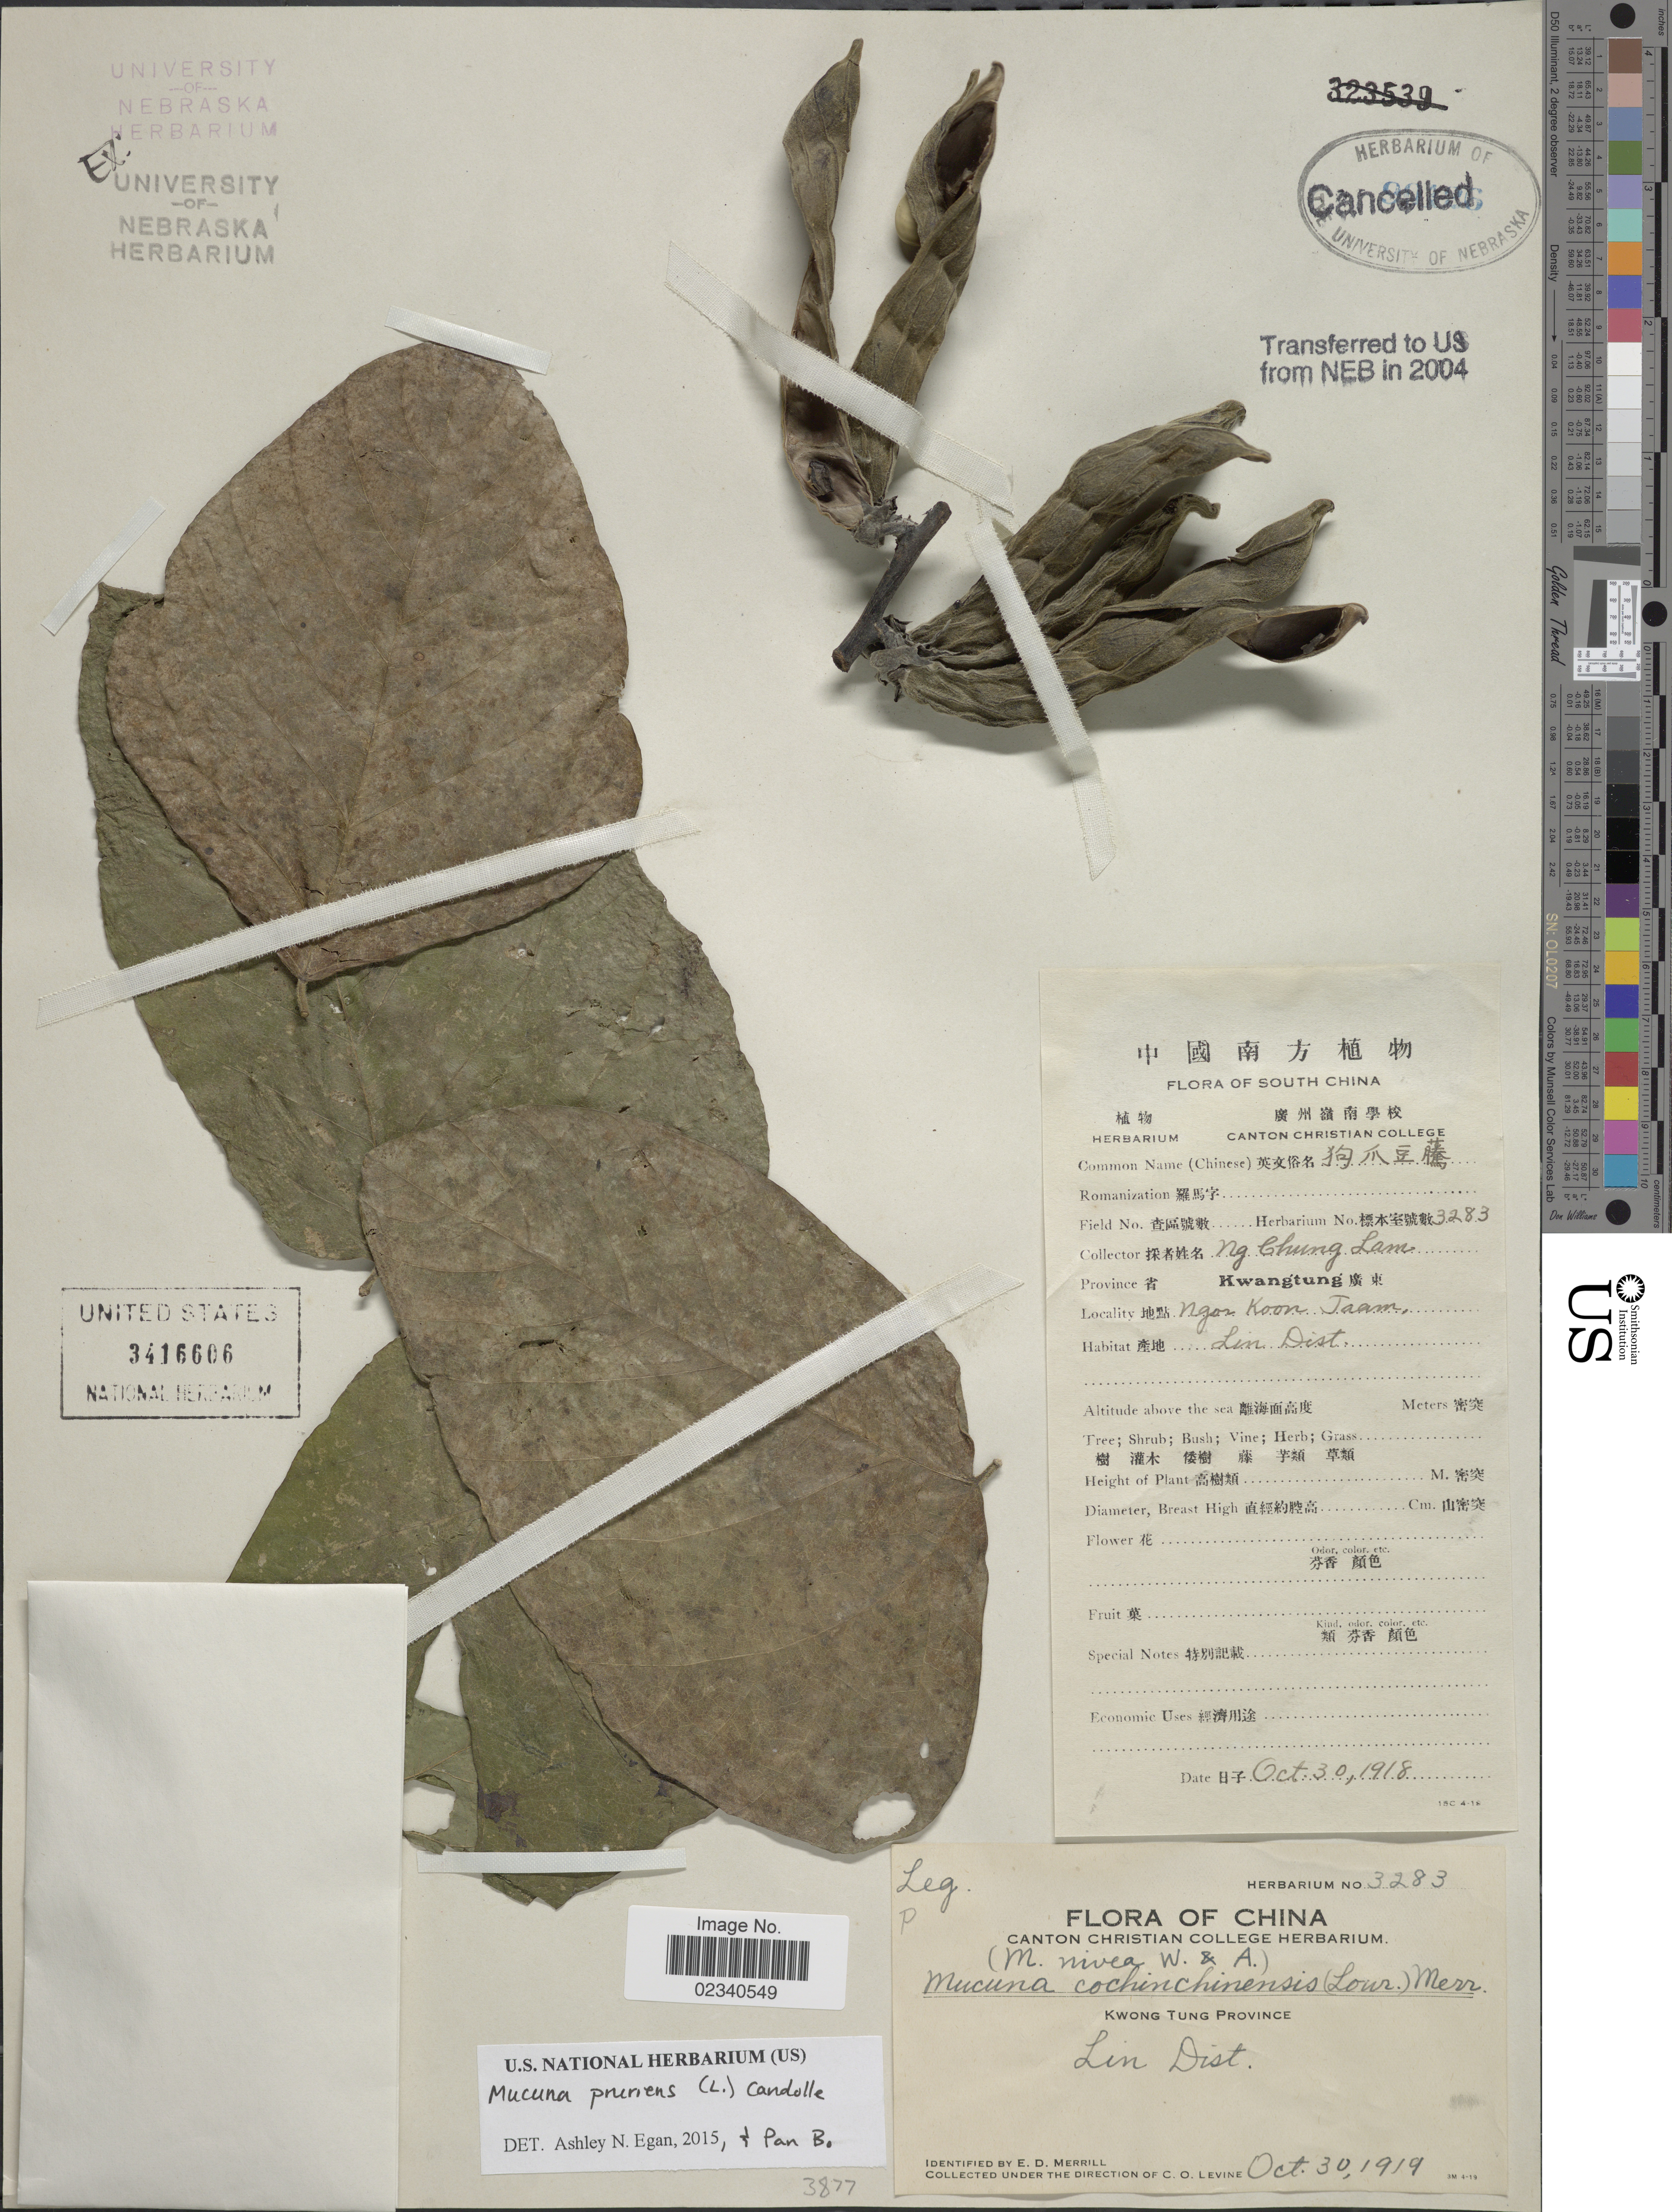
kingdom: Plantae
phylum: Tracheophyta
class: Magnoliopsida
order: Fabales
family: Fabaceae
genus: Mucuna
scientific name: Mucuna pruriens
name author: (L.) DC.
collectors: C. L. Ng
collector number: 3283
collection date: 1919-10-30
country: China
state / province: Guangdong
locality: Kwong Tung Province. Ngor Koon Taam, Lin Dist.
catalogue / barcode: US 3416606